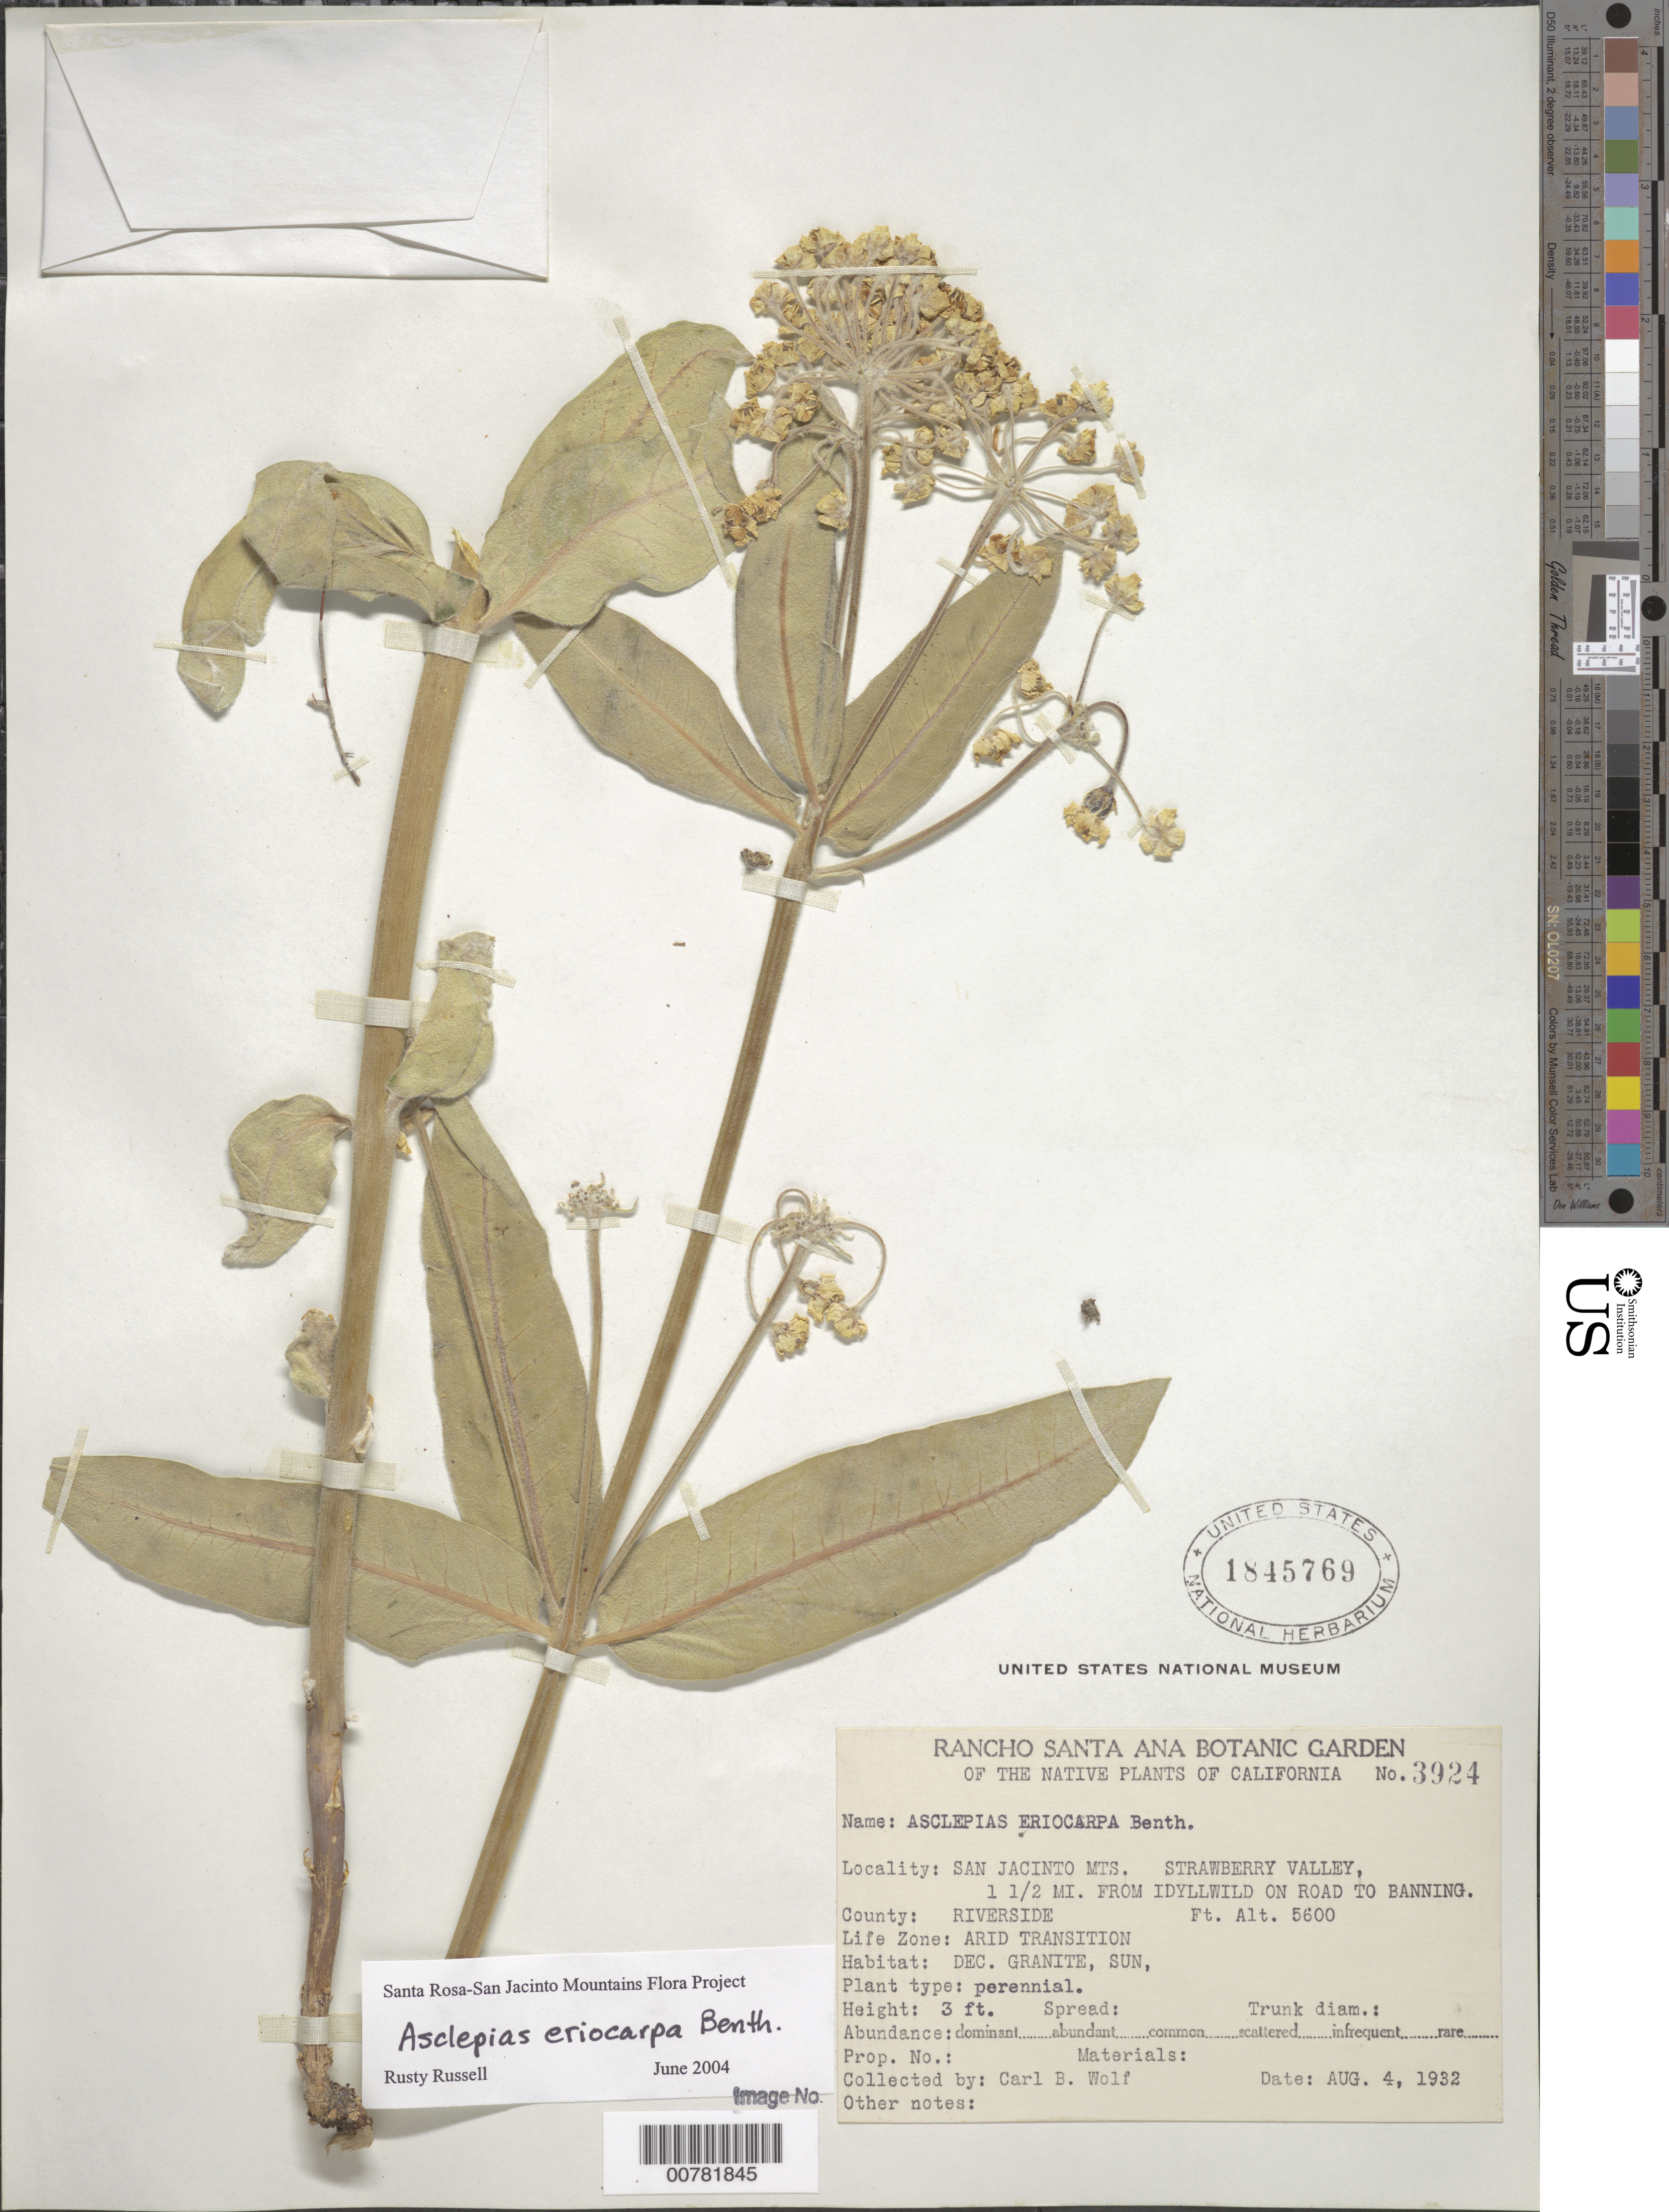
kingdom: Plantae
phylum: Tracheophyta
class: Magnoliopsida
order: Gentianales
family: Apocynaceae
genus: Asclepias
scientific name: Asclepias eriocarpa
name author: Benth.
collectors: C. B. Wolf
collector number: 3924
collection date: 1932-08-04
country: United States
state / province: California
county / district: Riverside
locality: San Jacinto Mts. Strawberry Valley, 1 1/2 mi. from Idyllwild on road to Banning. Life Zone: Arid Transition.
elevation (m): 1707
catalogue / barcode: US 1845769